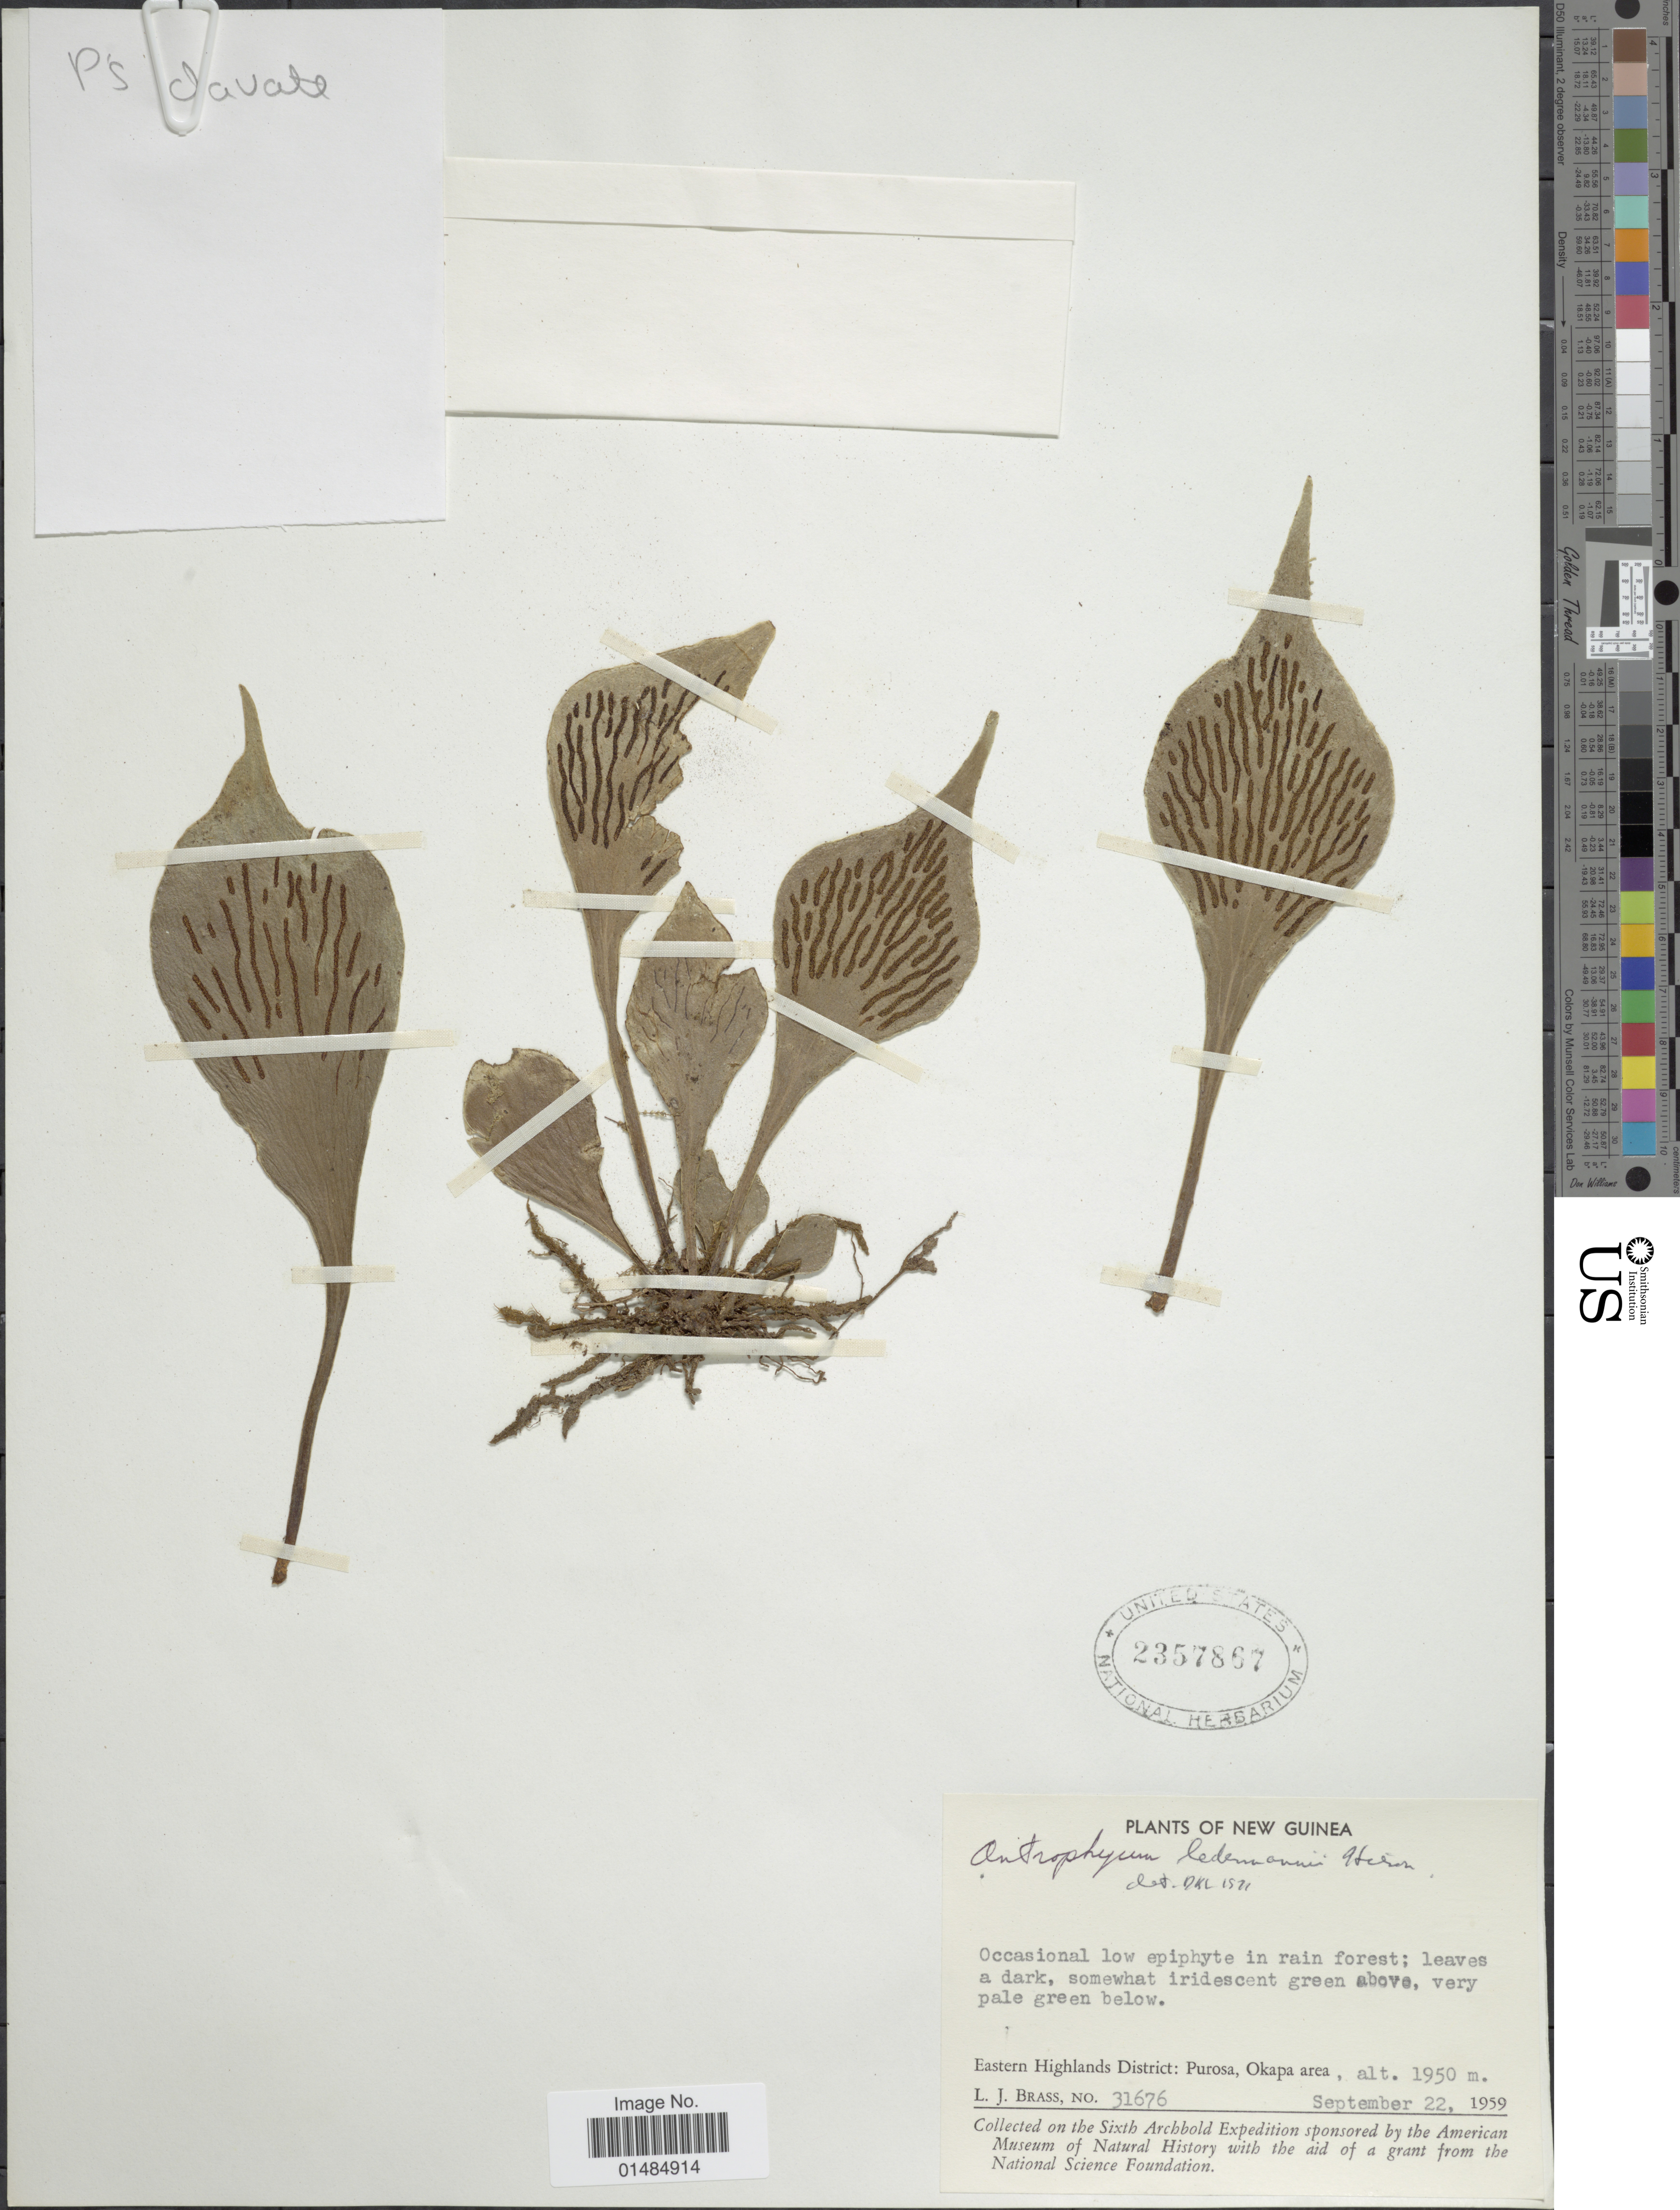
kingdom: Plantae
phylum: Tracheophyta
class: Polypodiopsida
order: Polypodiales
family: Pteridaceae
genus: Antrophyum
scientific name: Antrophyum ledermannii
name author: Hieron.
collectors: L. J. Brass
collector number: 31676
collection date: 1959-09-22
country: Papua New Guinea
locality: New Guinea, Eastern Highlands District: Purosa, Okapa area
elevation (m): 1950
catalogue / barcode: US 2357867